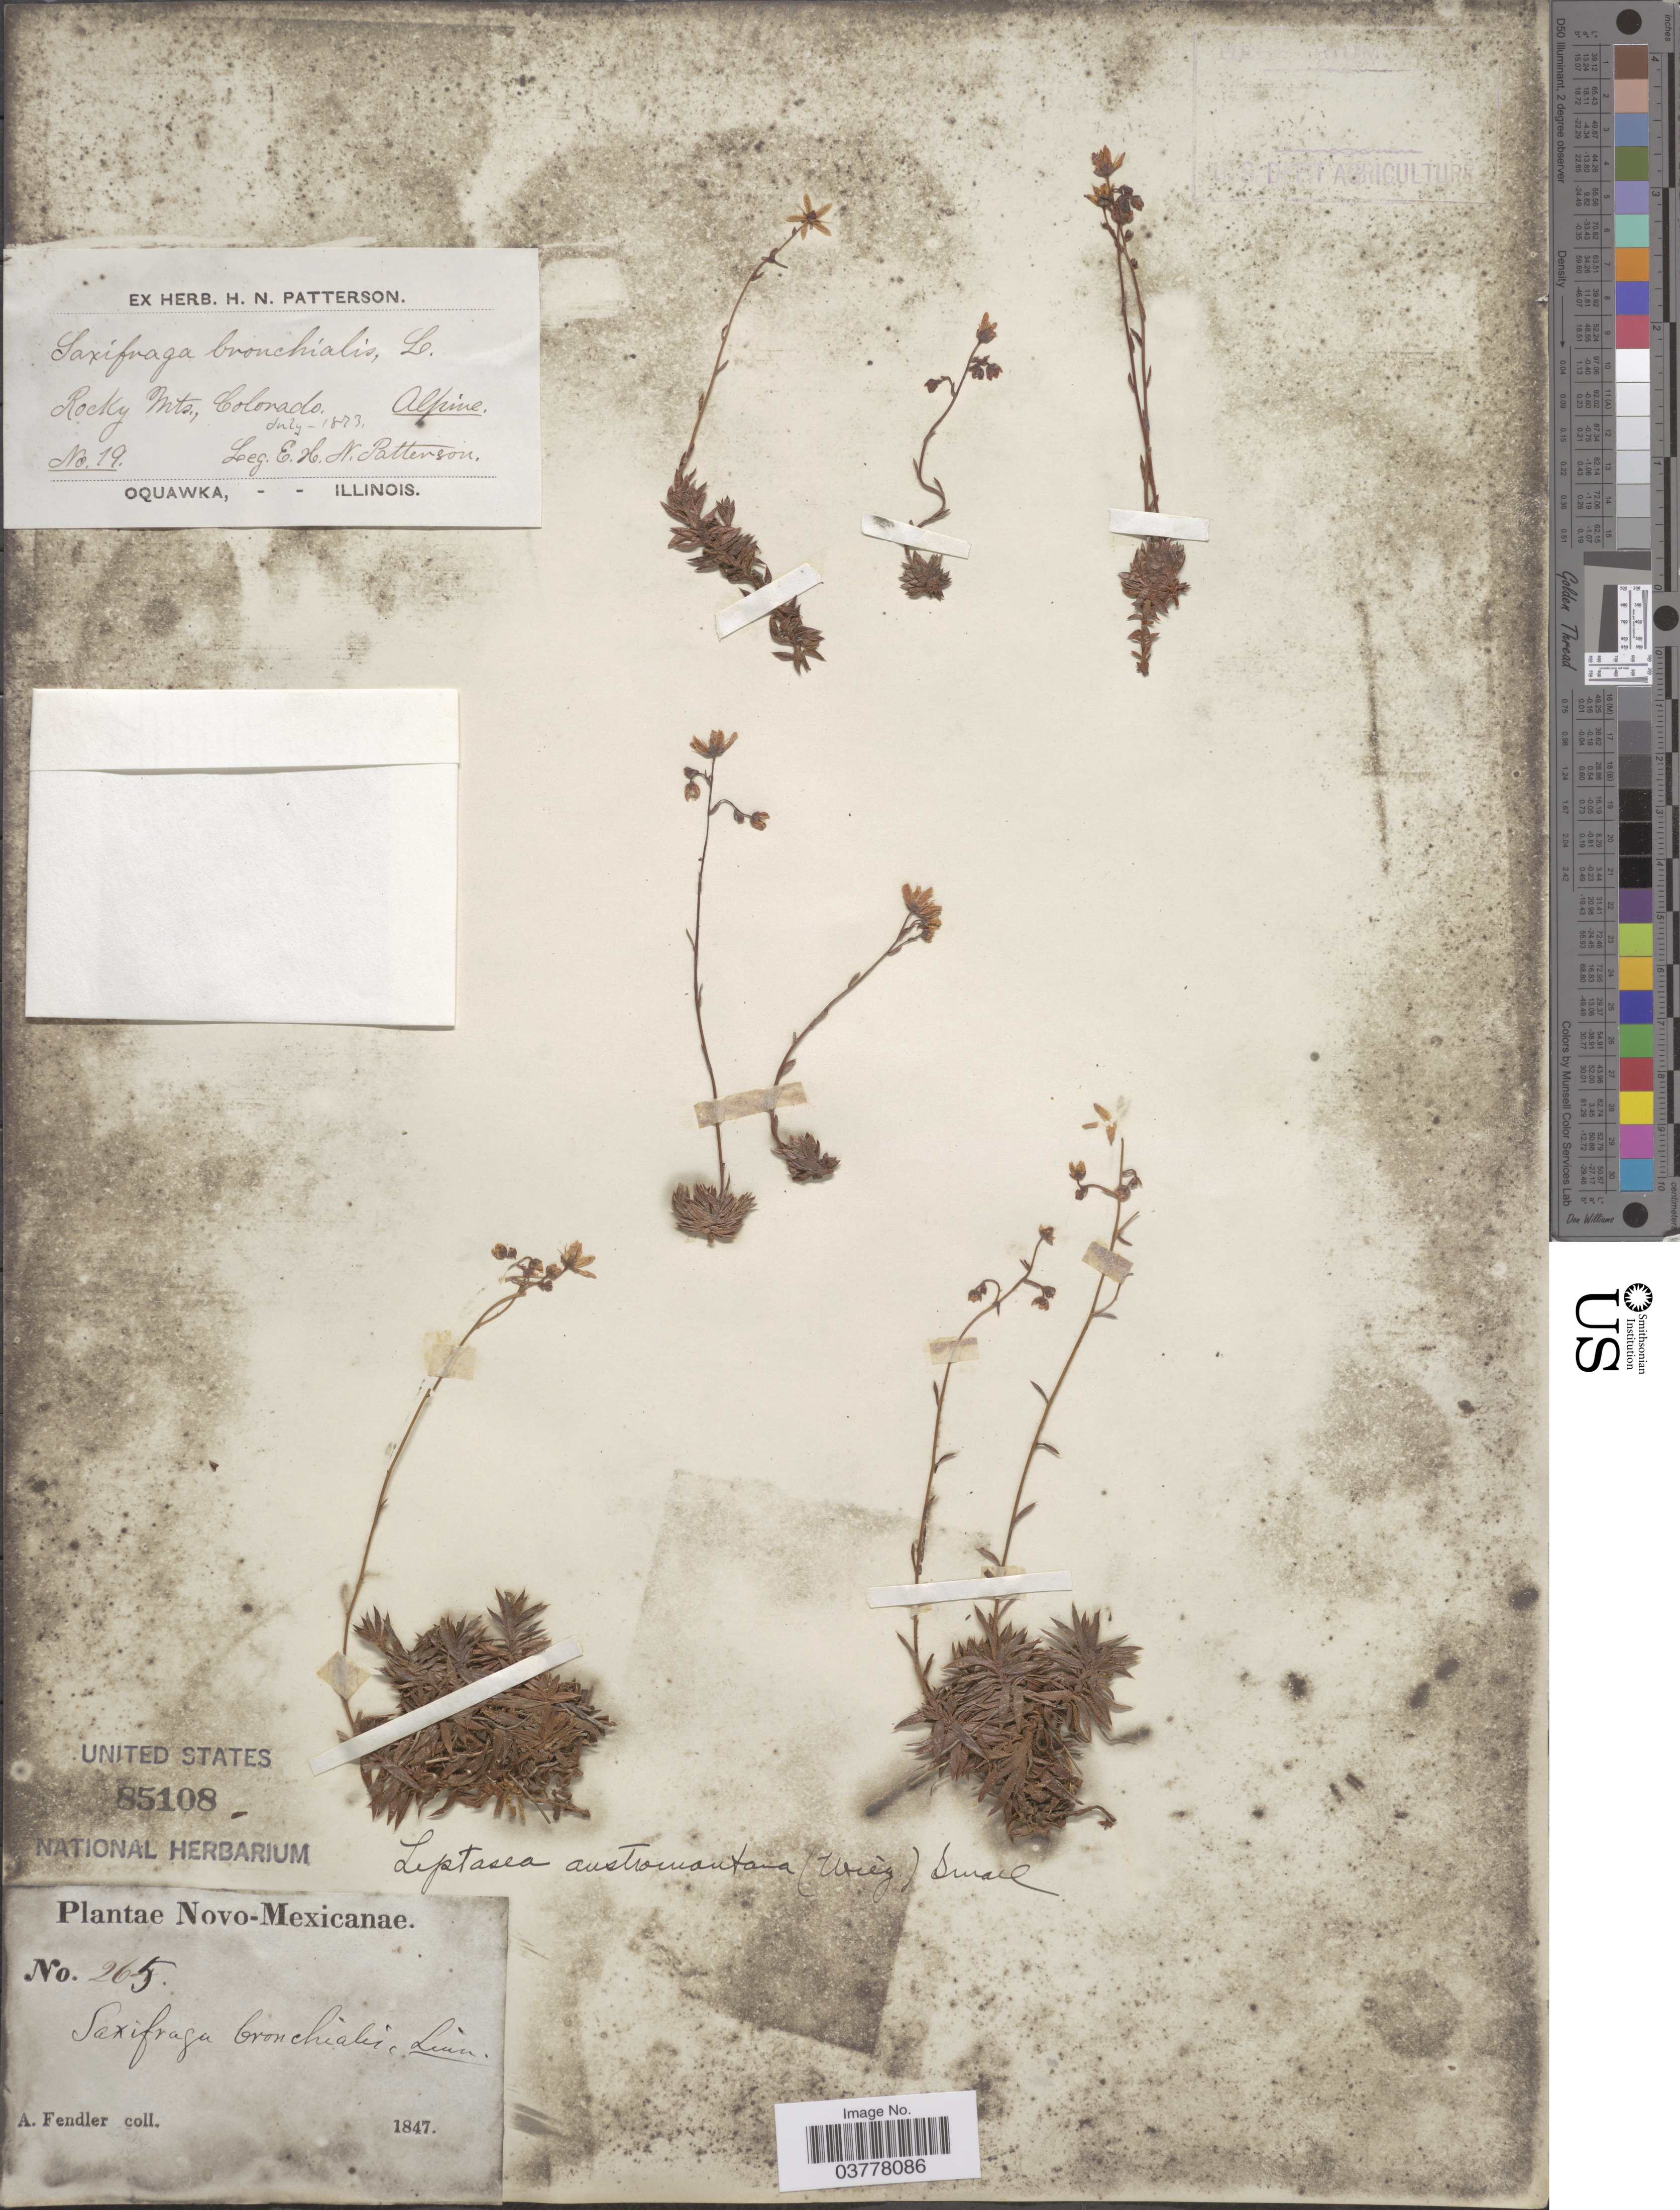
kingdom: Plantae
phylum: Tracheophyta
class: Magnoliopsida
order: Saxifragales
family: Saxifragaceae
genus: Saxifraga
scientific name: Saxifraga bronchialis subsp. austromontana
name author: (Wiegand) Piper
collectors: E. Patterson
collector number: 19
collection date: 1873-07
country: United States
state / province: Colorado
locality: Rocky Mts.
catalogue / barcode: US 85108